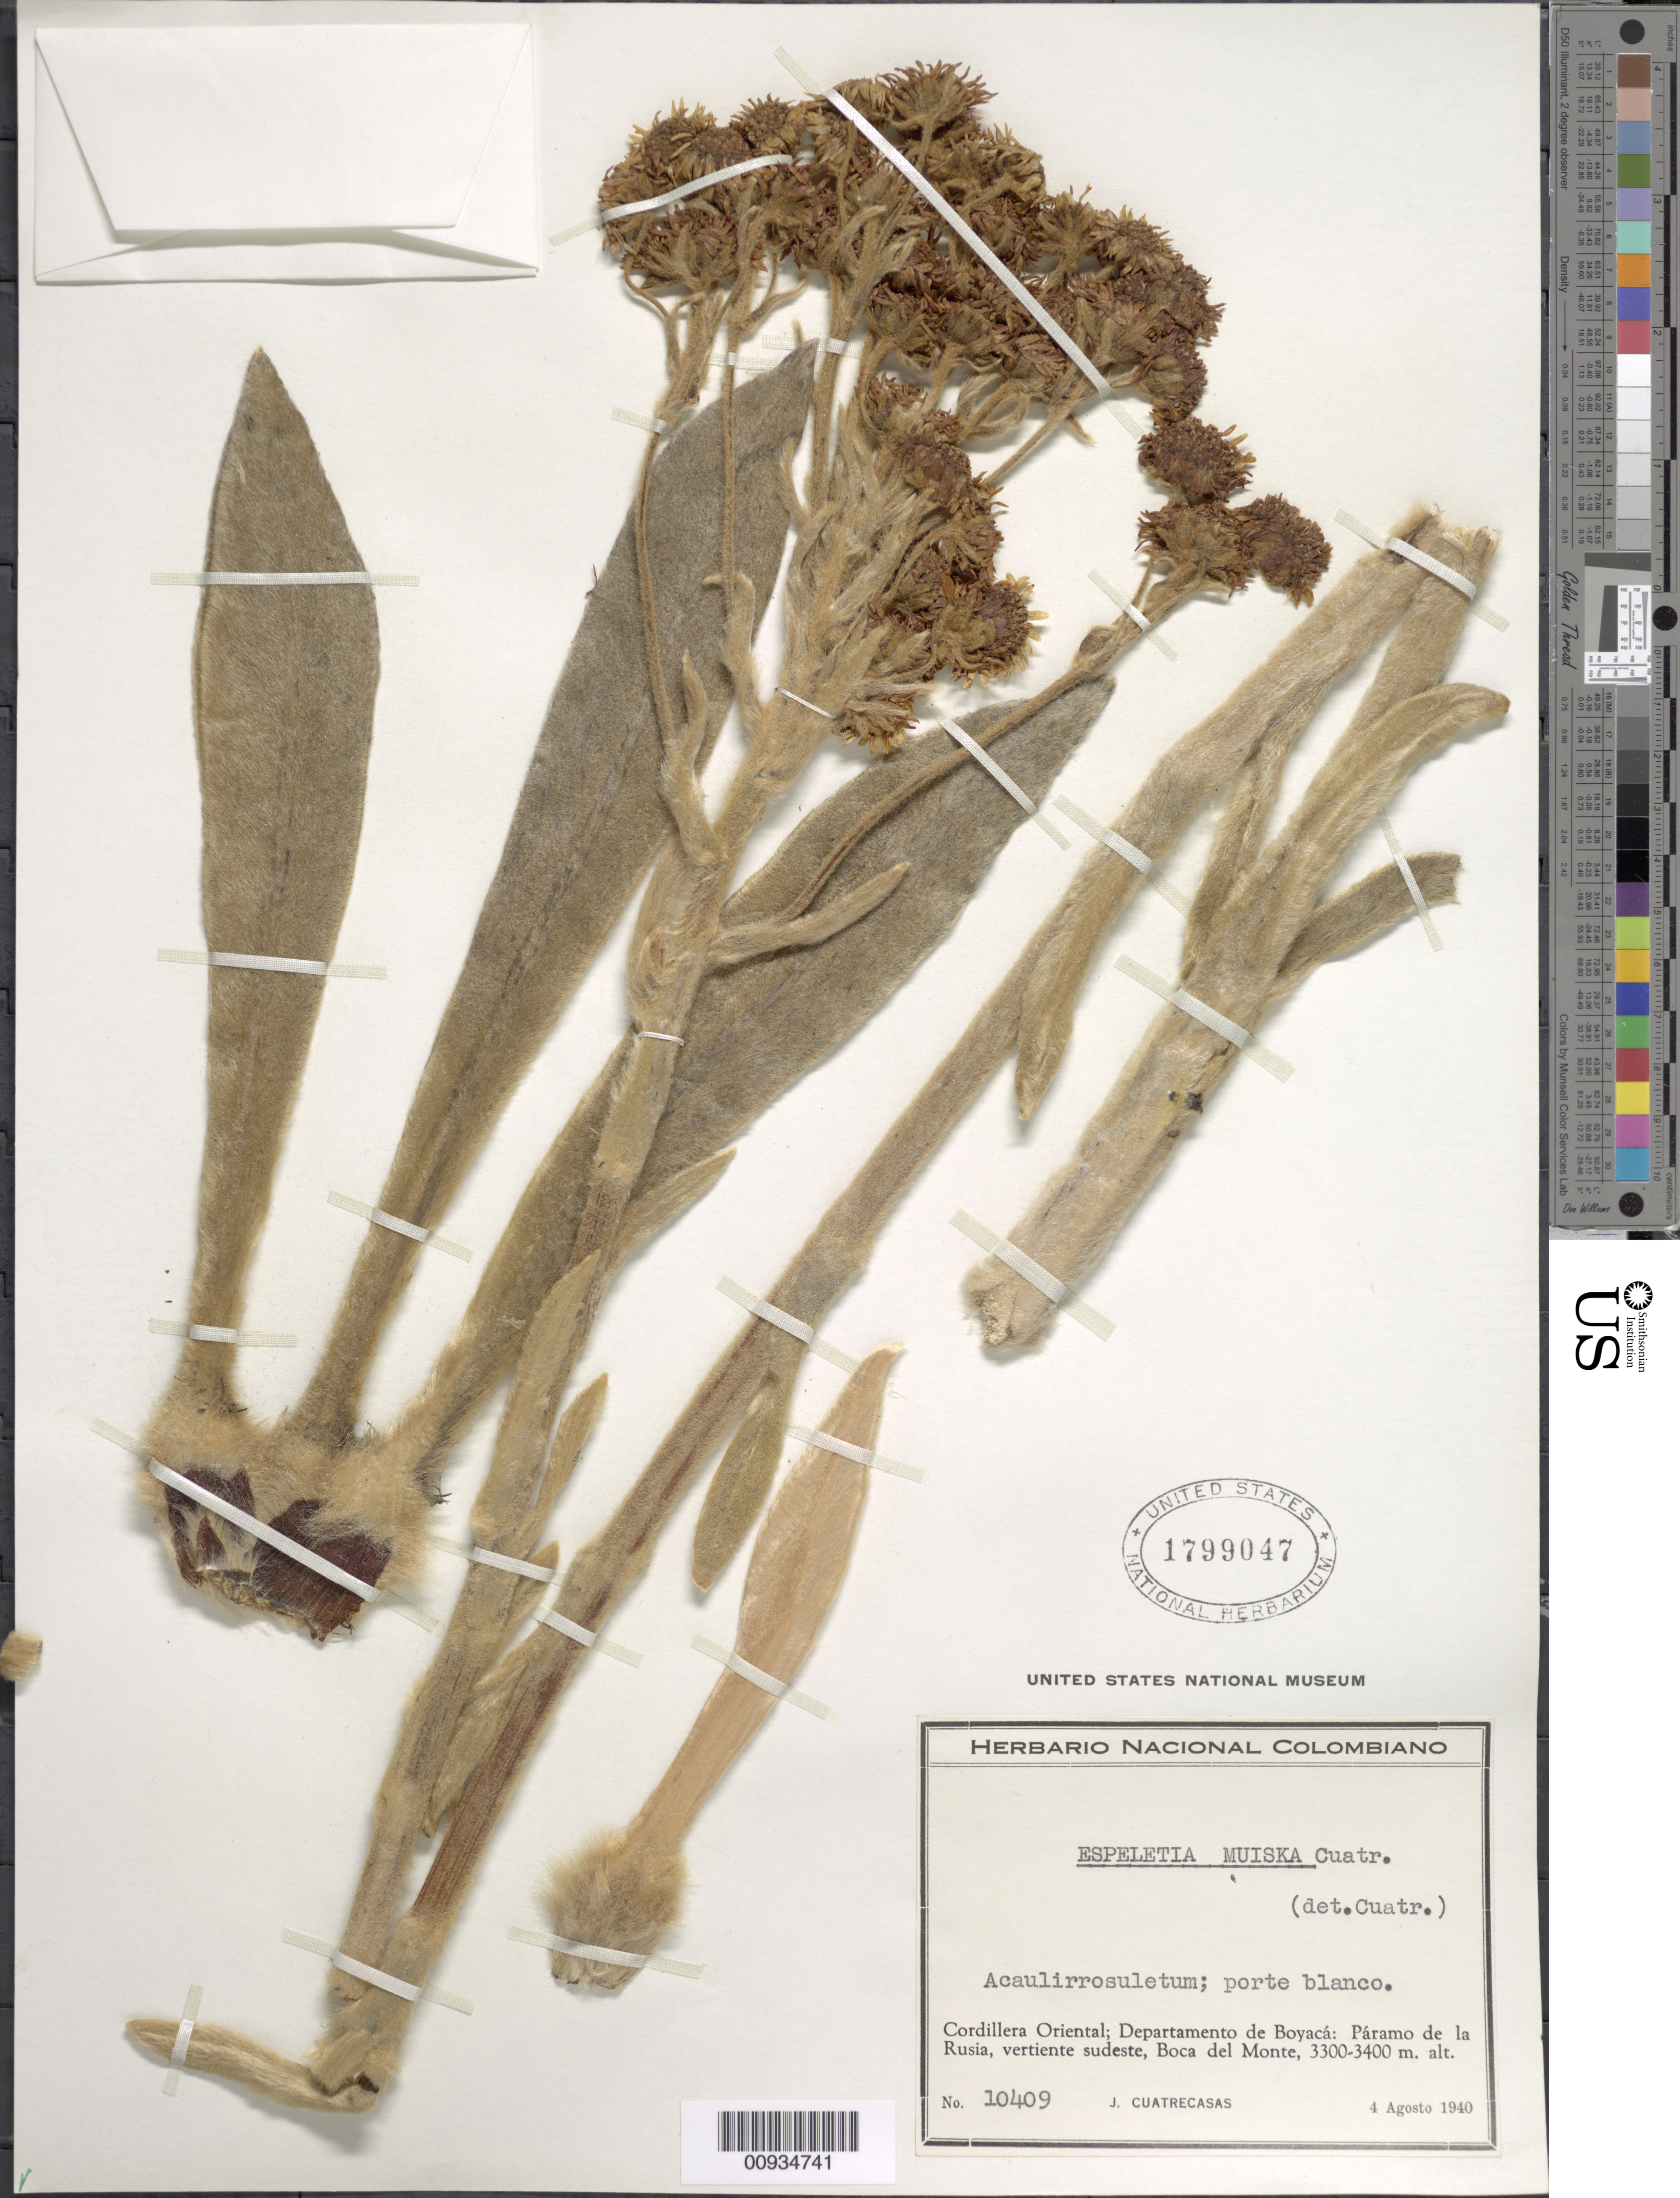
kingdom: Plantae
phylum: Tracheophyta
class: Magnoliopsida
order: Asterales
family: Asteraceae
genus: Espeletiopsis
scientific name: Espeletiopsis muiska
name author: (Cuatrec.) Cuatrec.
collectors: J. Cuatrecasas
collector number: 10409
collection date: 1940-08-04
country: Colombia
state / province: Boyacá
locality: Páramo de la Rusia. Vertiente sudeste, Boca del Monte. Cordillera Oriental.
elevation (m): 3300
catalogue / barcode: US 1799047